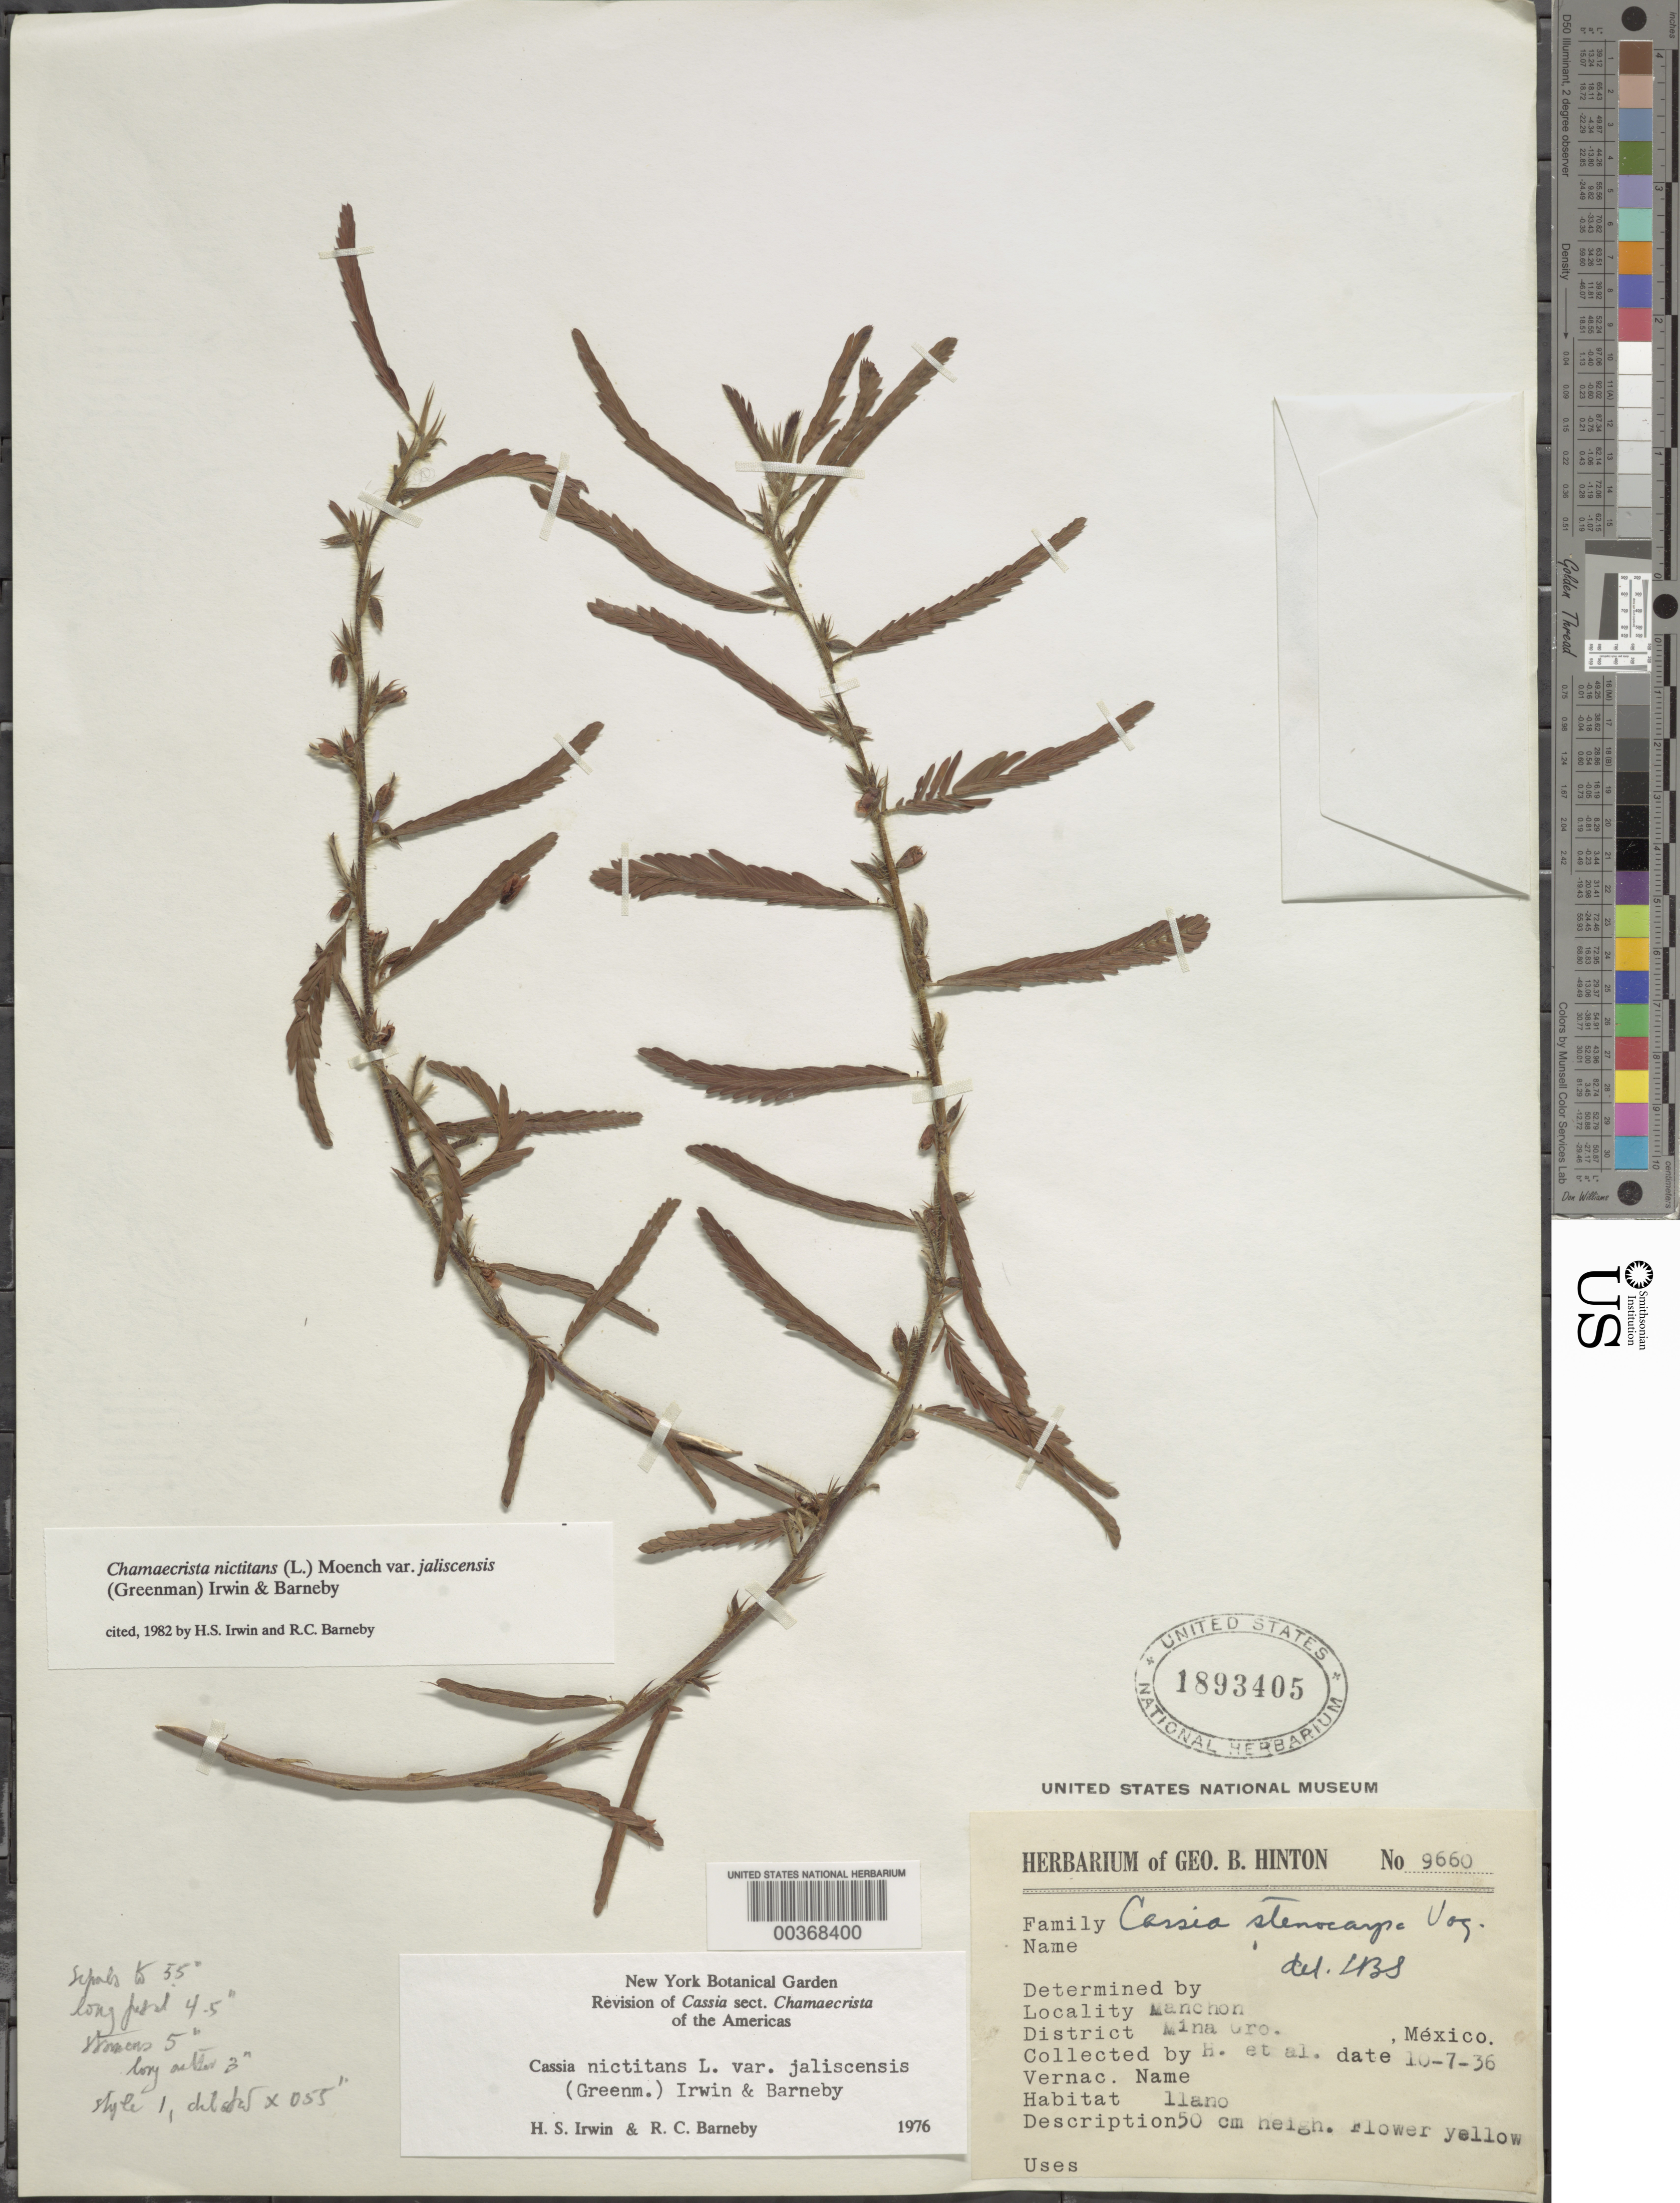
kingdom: Plantae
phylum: Tracheophyta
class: Magnoliopsida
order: Fabales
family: Fabaceae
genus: Chamaecrista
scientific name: Chamaecrista nictitans var. jaliscensis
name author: (Greenm.) H.S. Irwin & Barneby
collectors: G. B. Hinton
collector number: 9660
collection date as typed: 07 Oct 1936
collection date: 1936-10-07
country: Mexico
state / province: Guerrero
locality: Mina Mun. (?), Manchon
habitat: Llano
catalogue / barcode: US 1893405